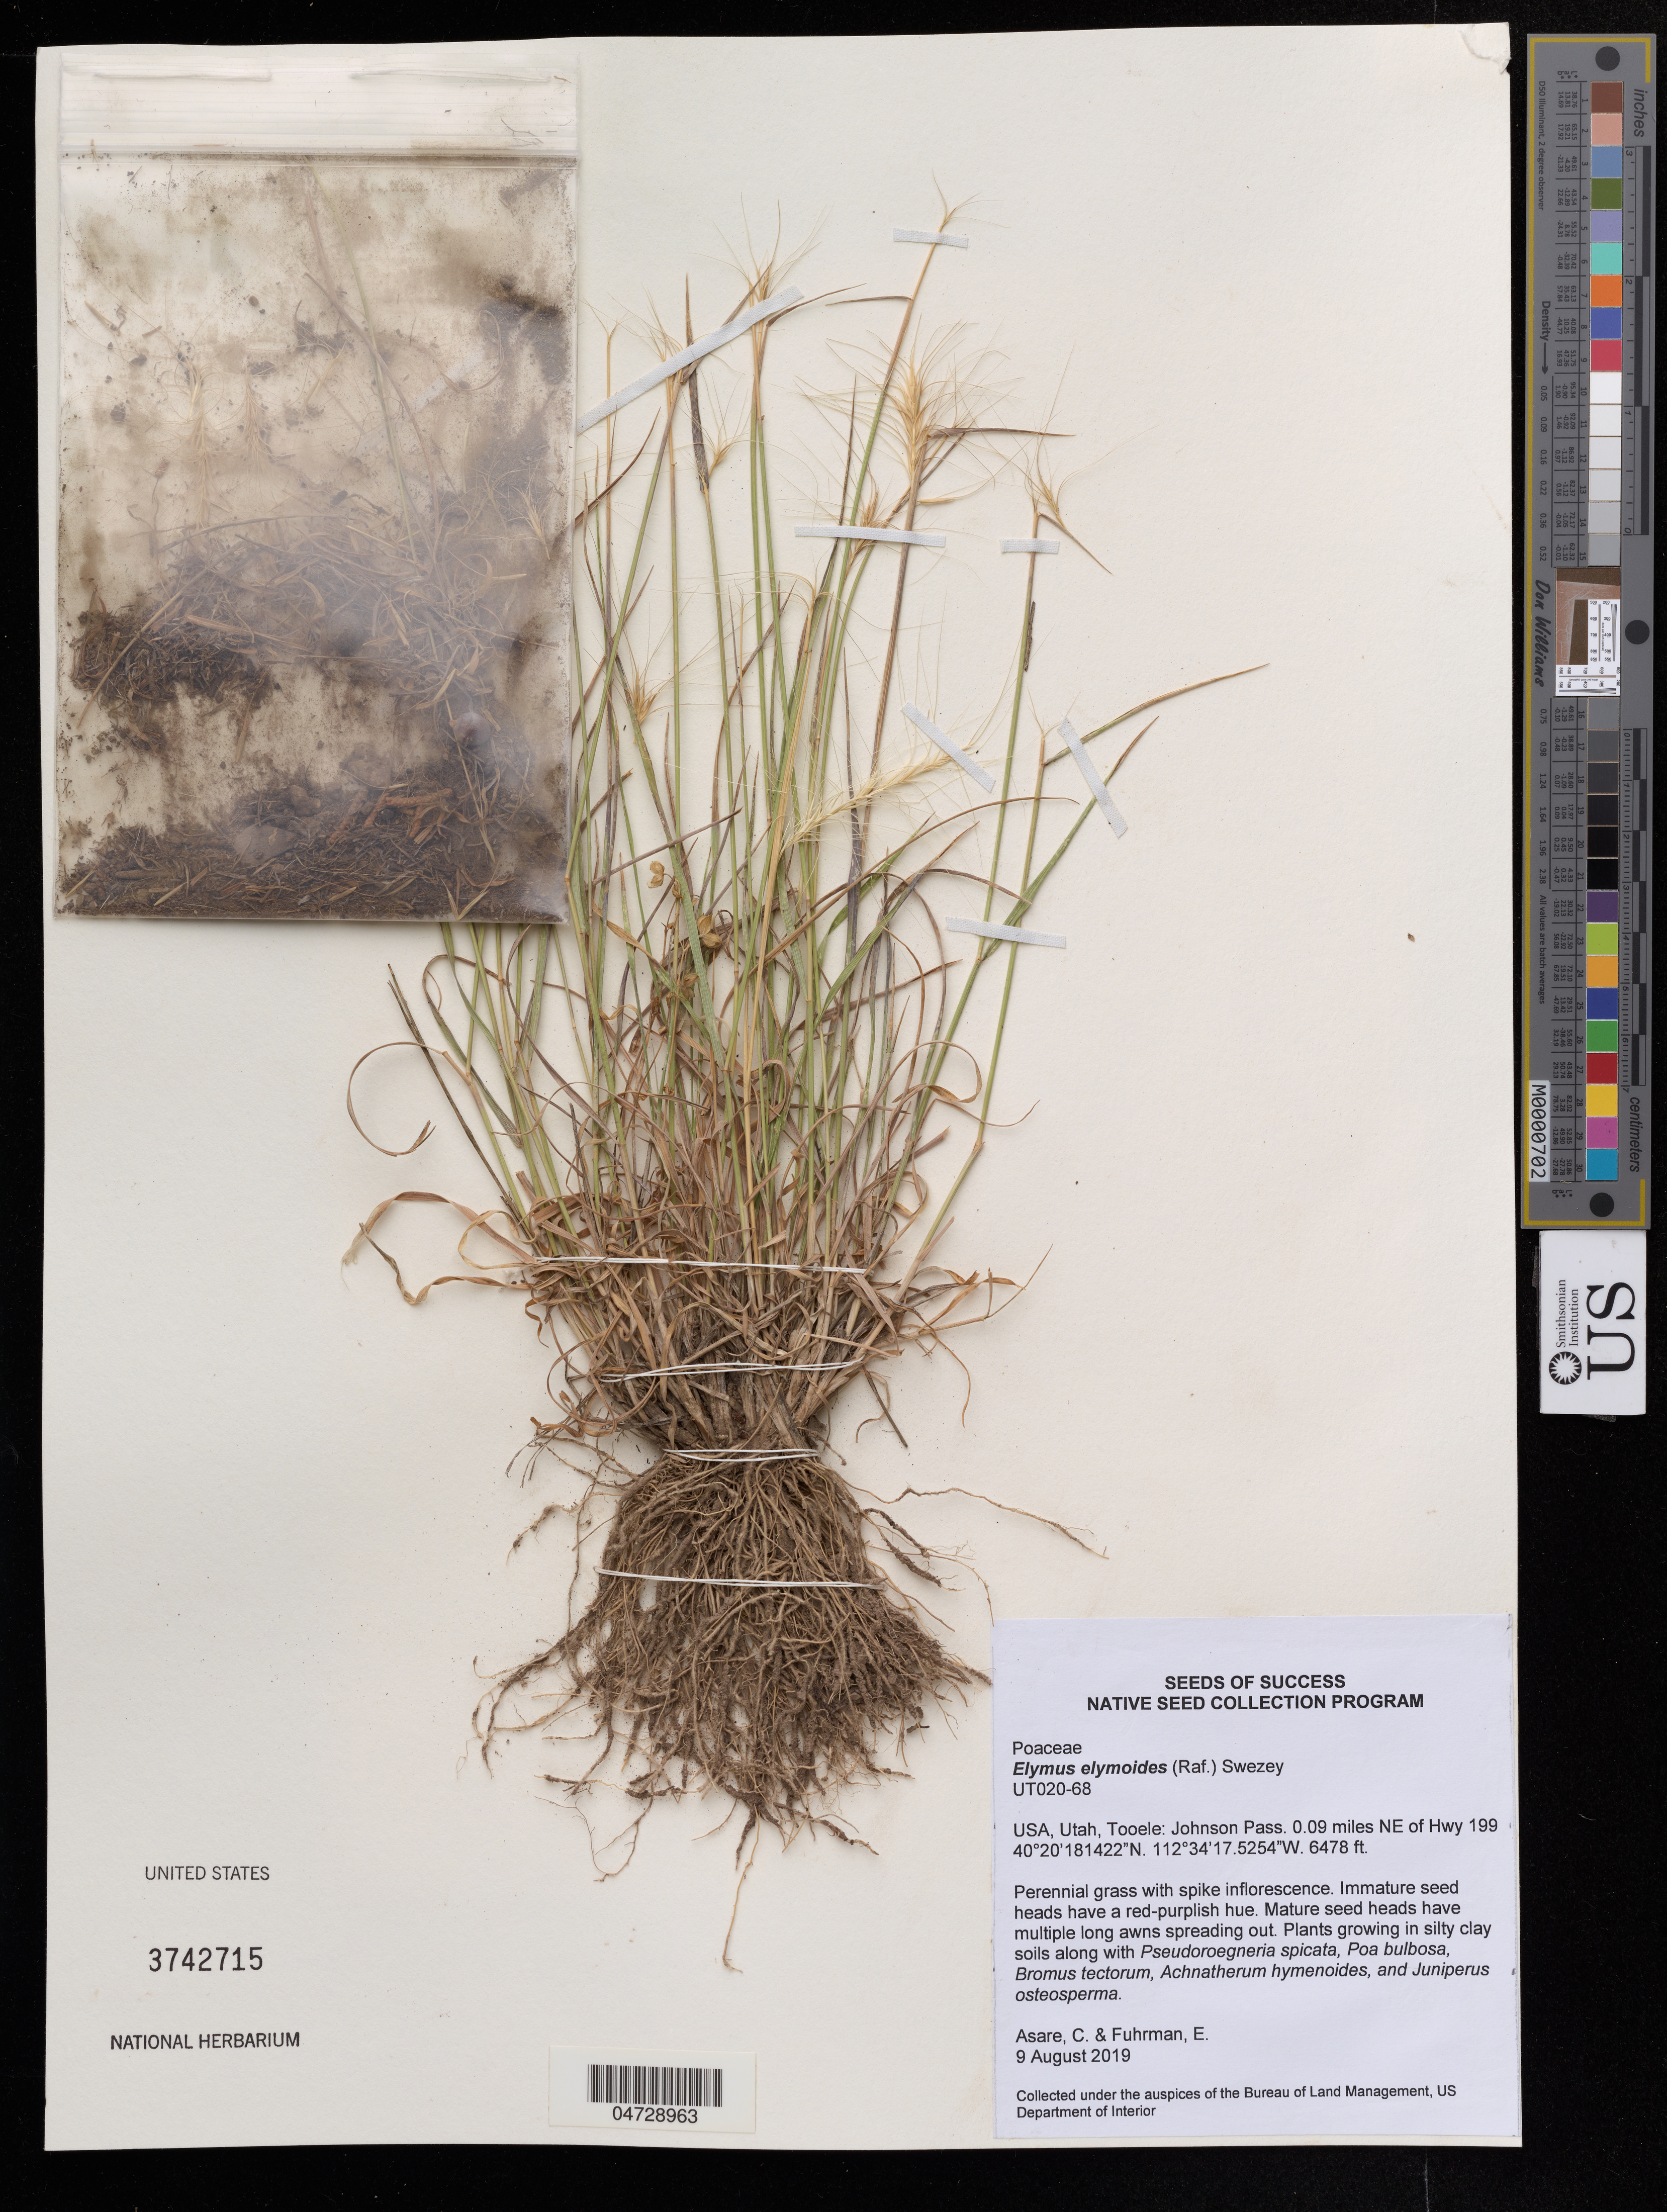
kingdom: Plantae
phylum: Tracheophyta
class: Liliopsida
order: Poales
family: Poaceae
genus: Elymus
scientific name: Elymus elymoides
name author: (Raf.) Swezey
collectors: C. Asare & E. Fuhrman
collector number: UT020-68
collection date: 2019-07-09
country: United States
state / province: Utah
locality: Tooele: Johnson Pass. 0.09 miles NE of Hwy 199.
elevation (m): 1974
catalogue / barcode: US 3742715